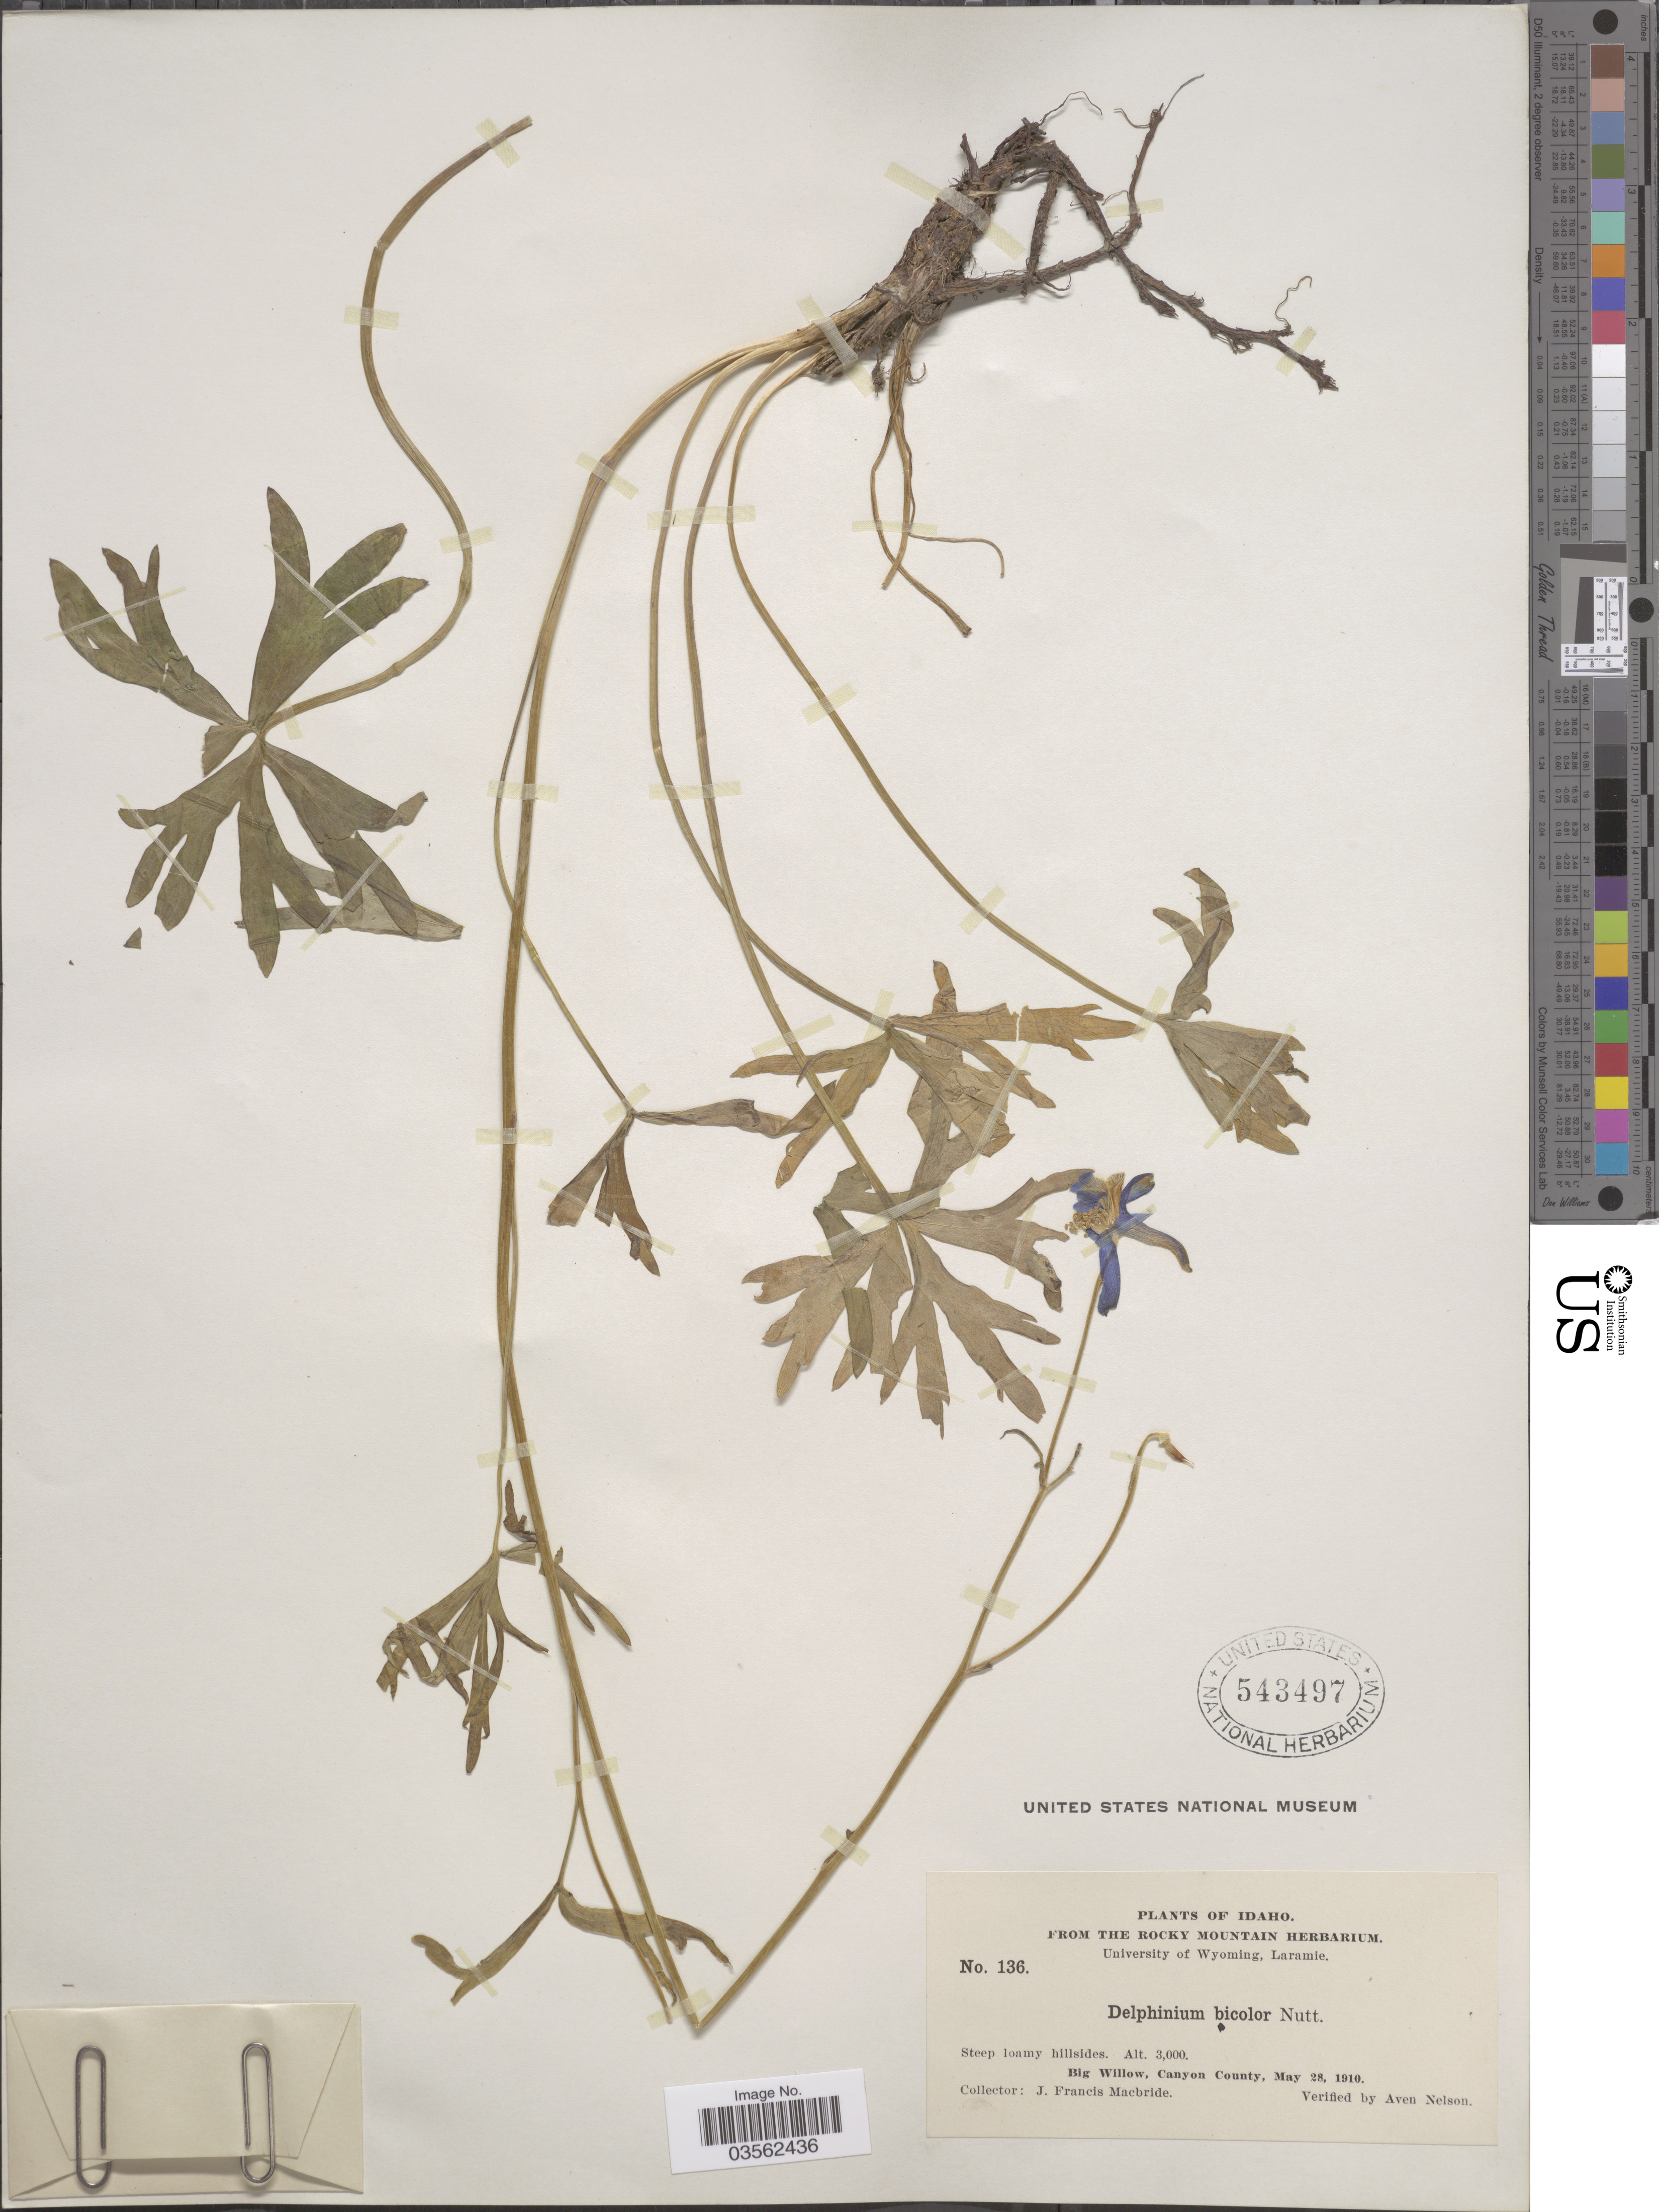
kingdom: Plantae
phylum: Tracheophyta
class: Magnoliopsida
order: Ranunculales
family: Ranunculaceae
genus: Delphinium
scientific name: Delphinium bicolor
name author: Nutt.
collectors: J. F. Macbride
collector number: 136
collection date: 1910-05-28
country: United States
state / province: Idaho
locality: Big Willow, Canyon County.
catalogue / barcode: US 543497